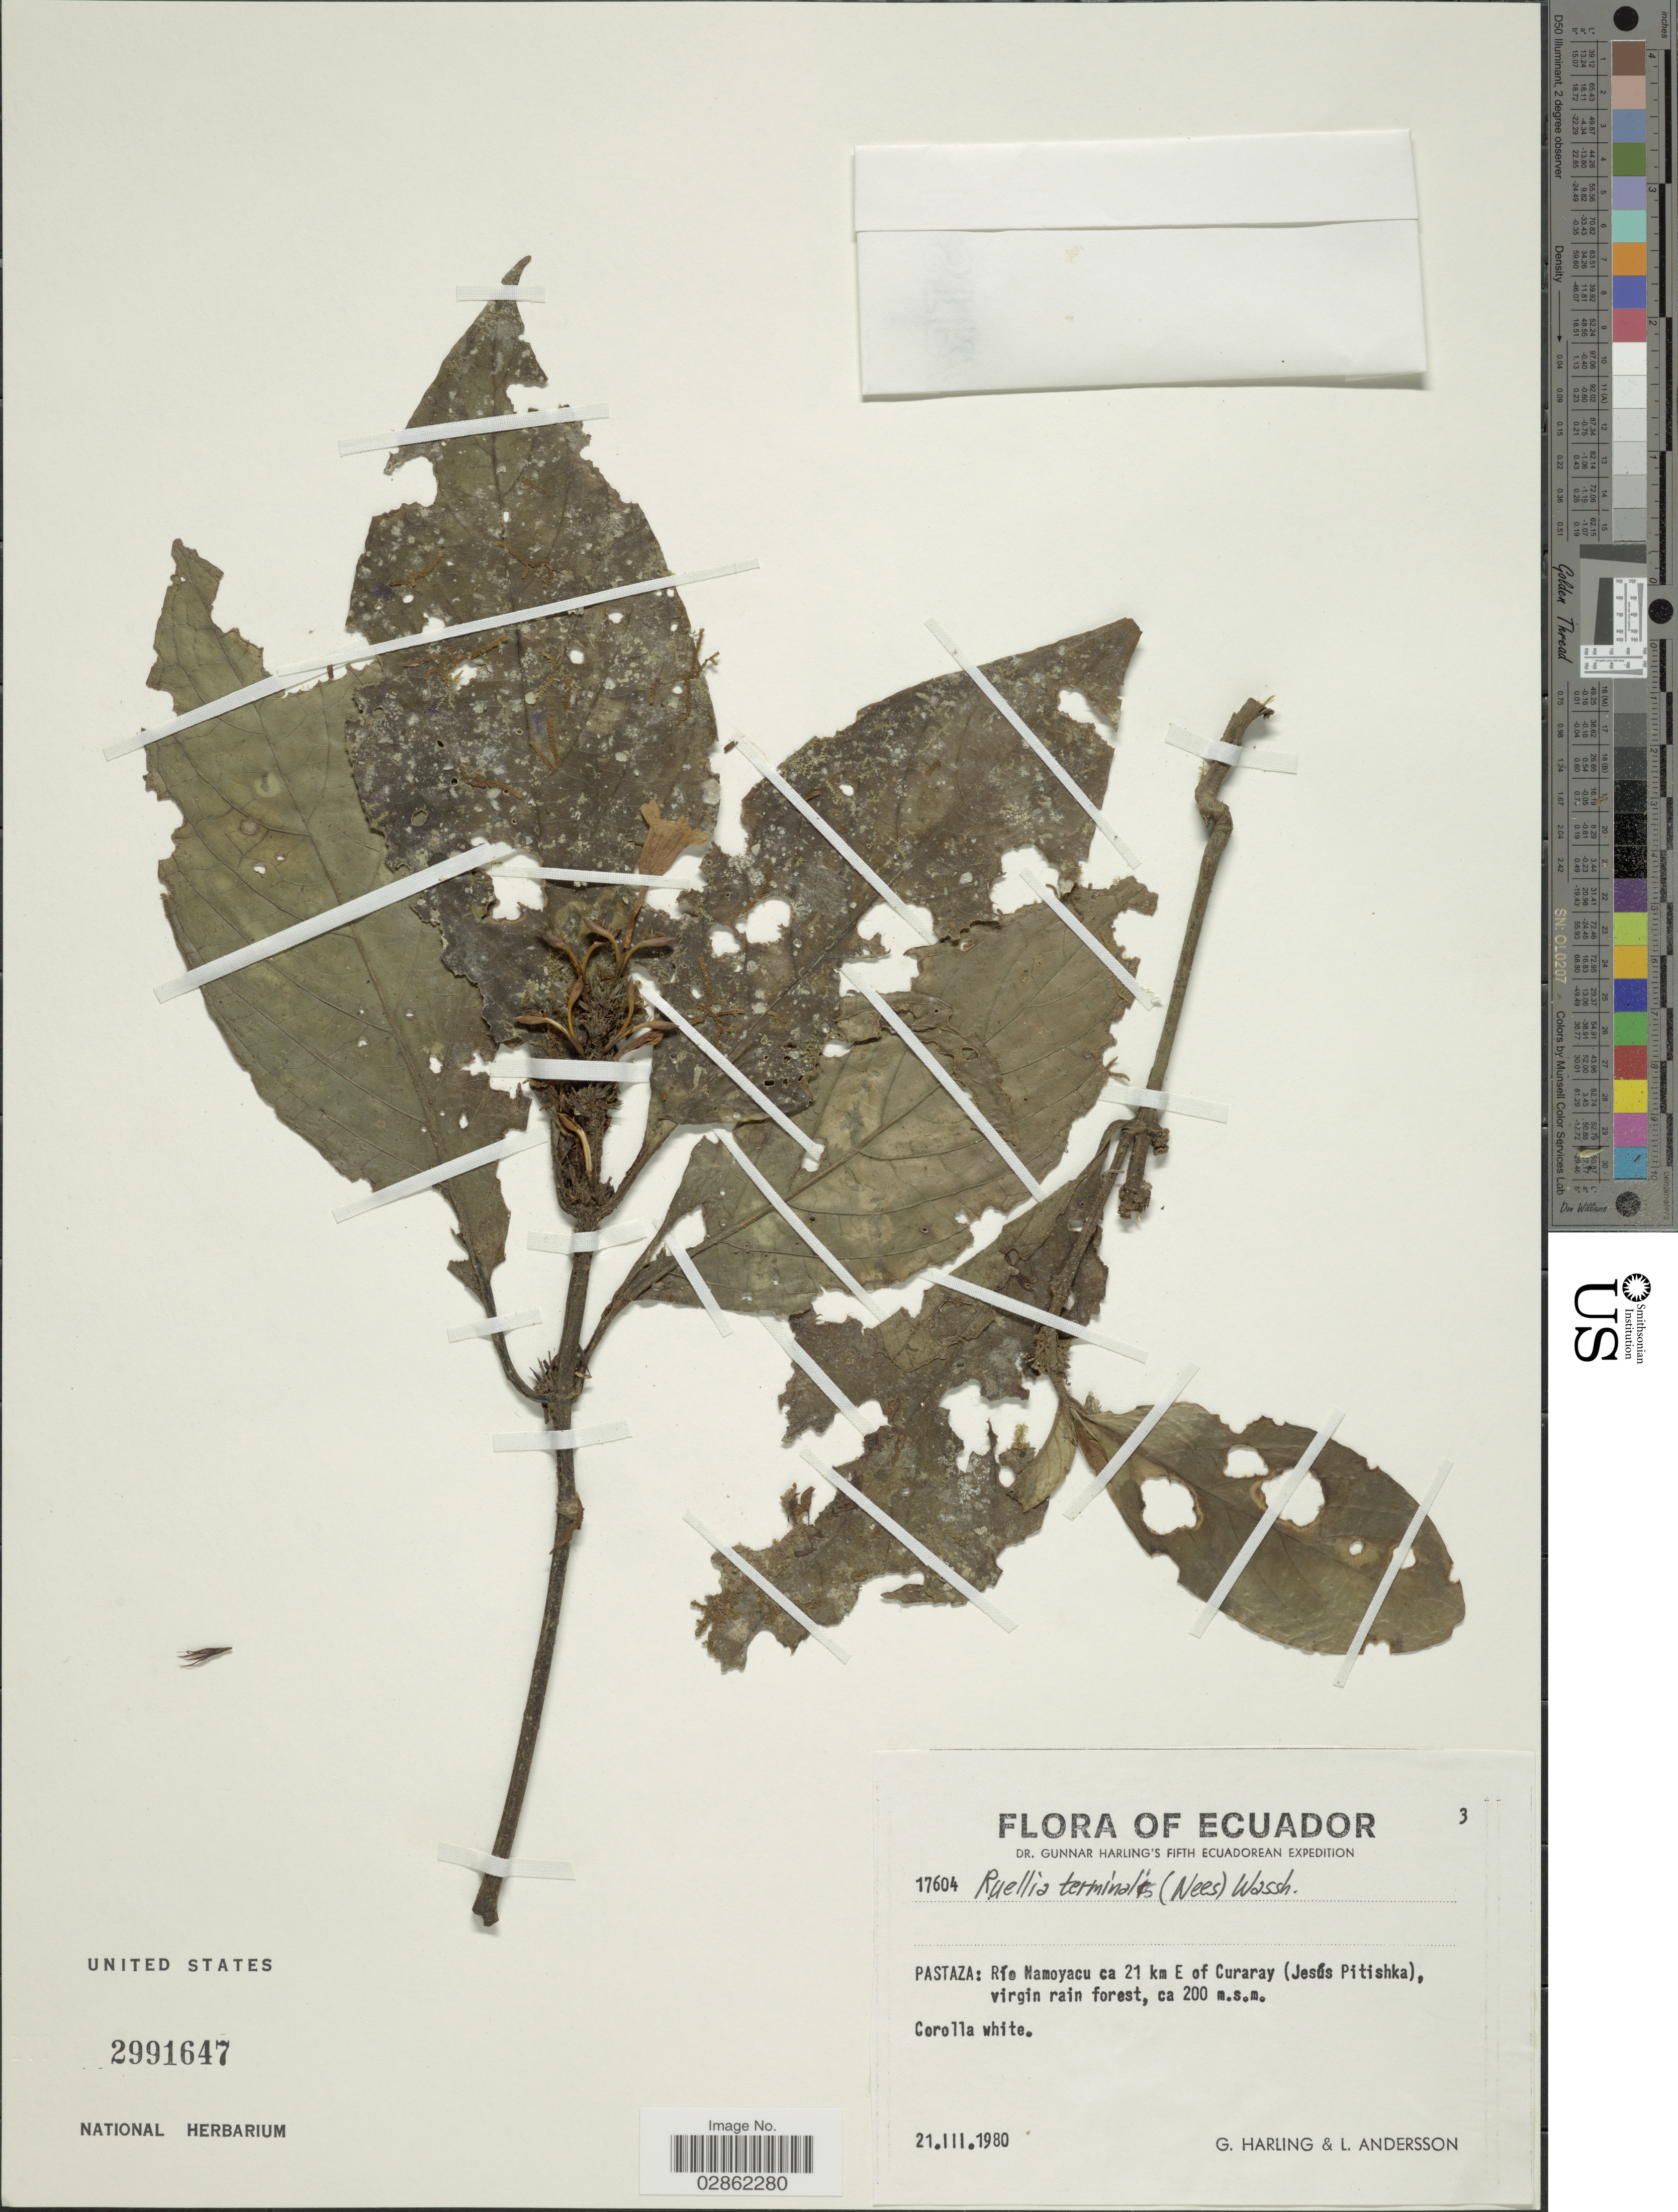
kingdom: Plantae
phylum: Tracheophyta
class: Magnoliopsida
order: Lamiales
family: Acanthaceae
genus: Ruellia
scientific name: Ruellia terminalis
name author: (Nees) Wassh.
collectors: G. Harling & L. Andersson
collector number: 17604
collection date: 1980-03-21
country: Ecuador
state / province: Pastaza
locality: Río Namoyacu ca 21 km E of Curaray (Jesús Pitishka).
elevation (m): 200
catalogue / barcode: US 2991647